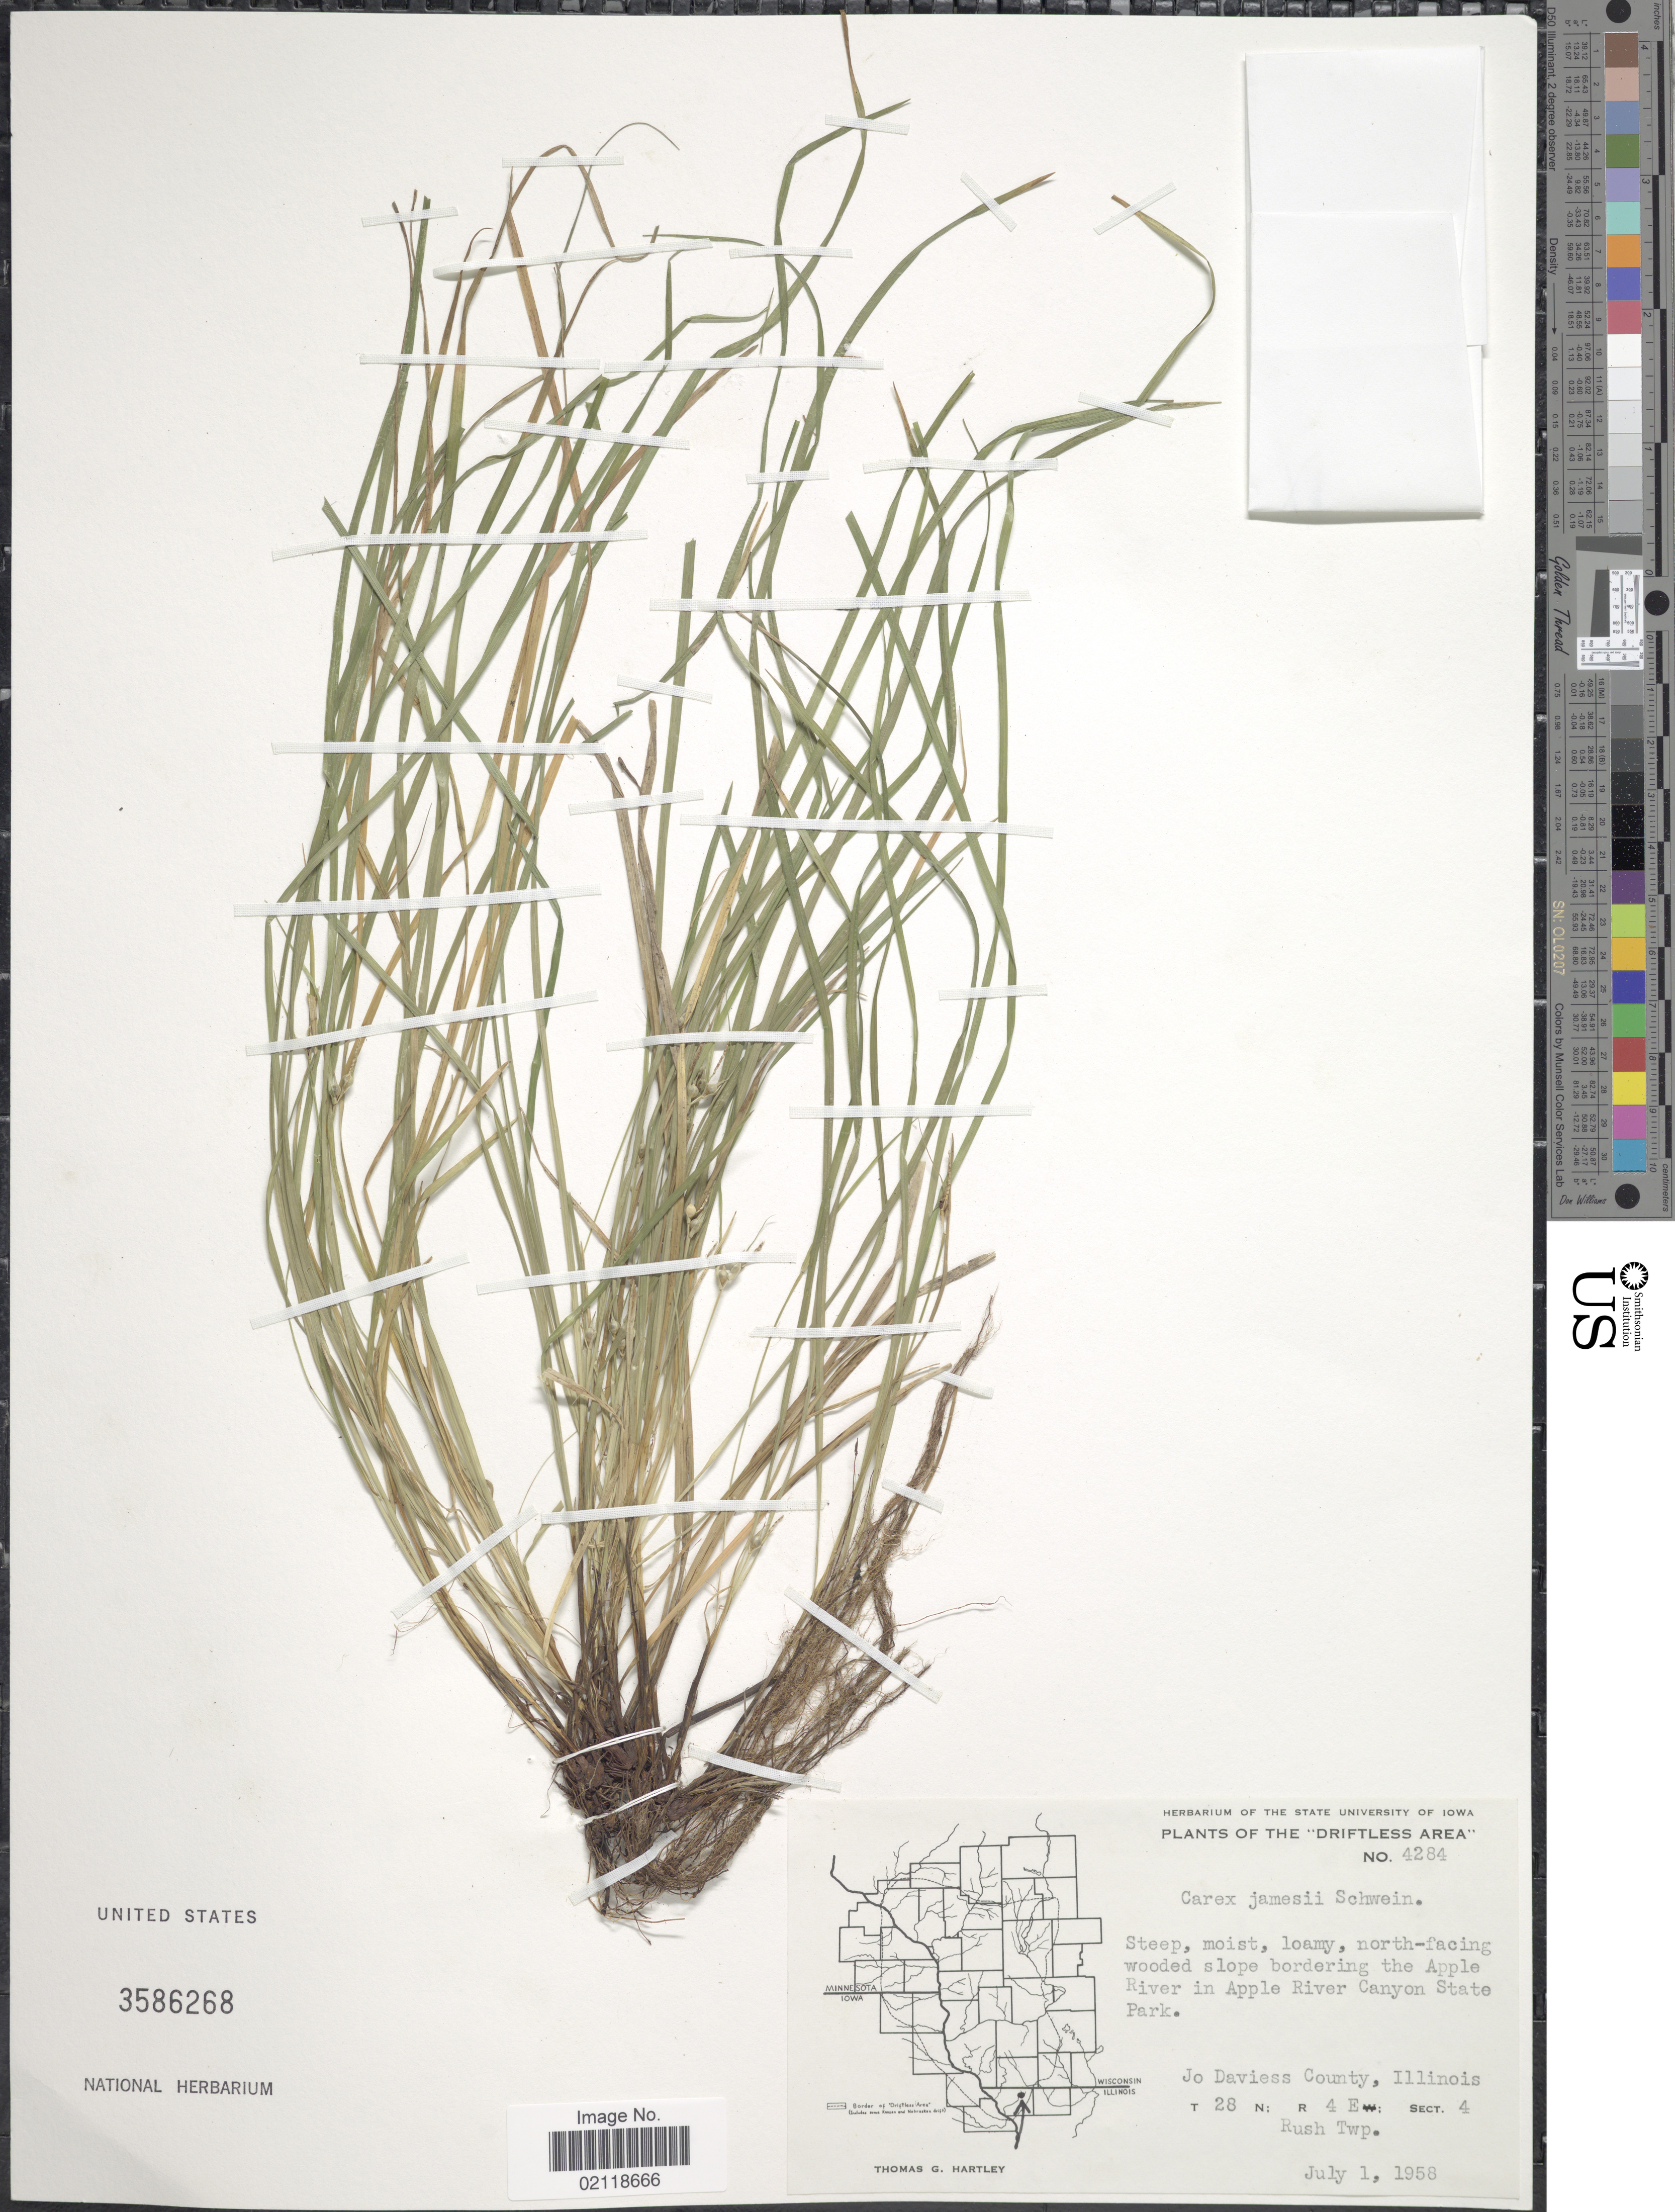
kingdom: Plantae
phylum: Tracheophyta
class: Liliopsida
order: Poales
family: Cyperaceae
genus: Carex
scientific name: Carex jamesii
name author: Schwein.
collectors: T. G. Hartley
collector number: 4284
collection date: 1958-07-01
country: United States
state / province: Illinois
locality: The "Driftless Area", north-facing wooded slope bordering the Apple River Canyon State Park, Jo Daviess County, T 28 N: R 4 W: Sect. 4, Rush Twp.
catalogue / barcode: US 3586268